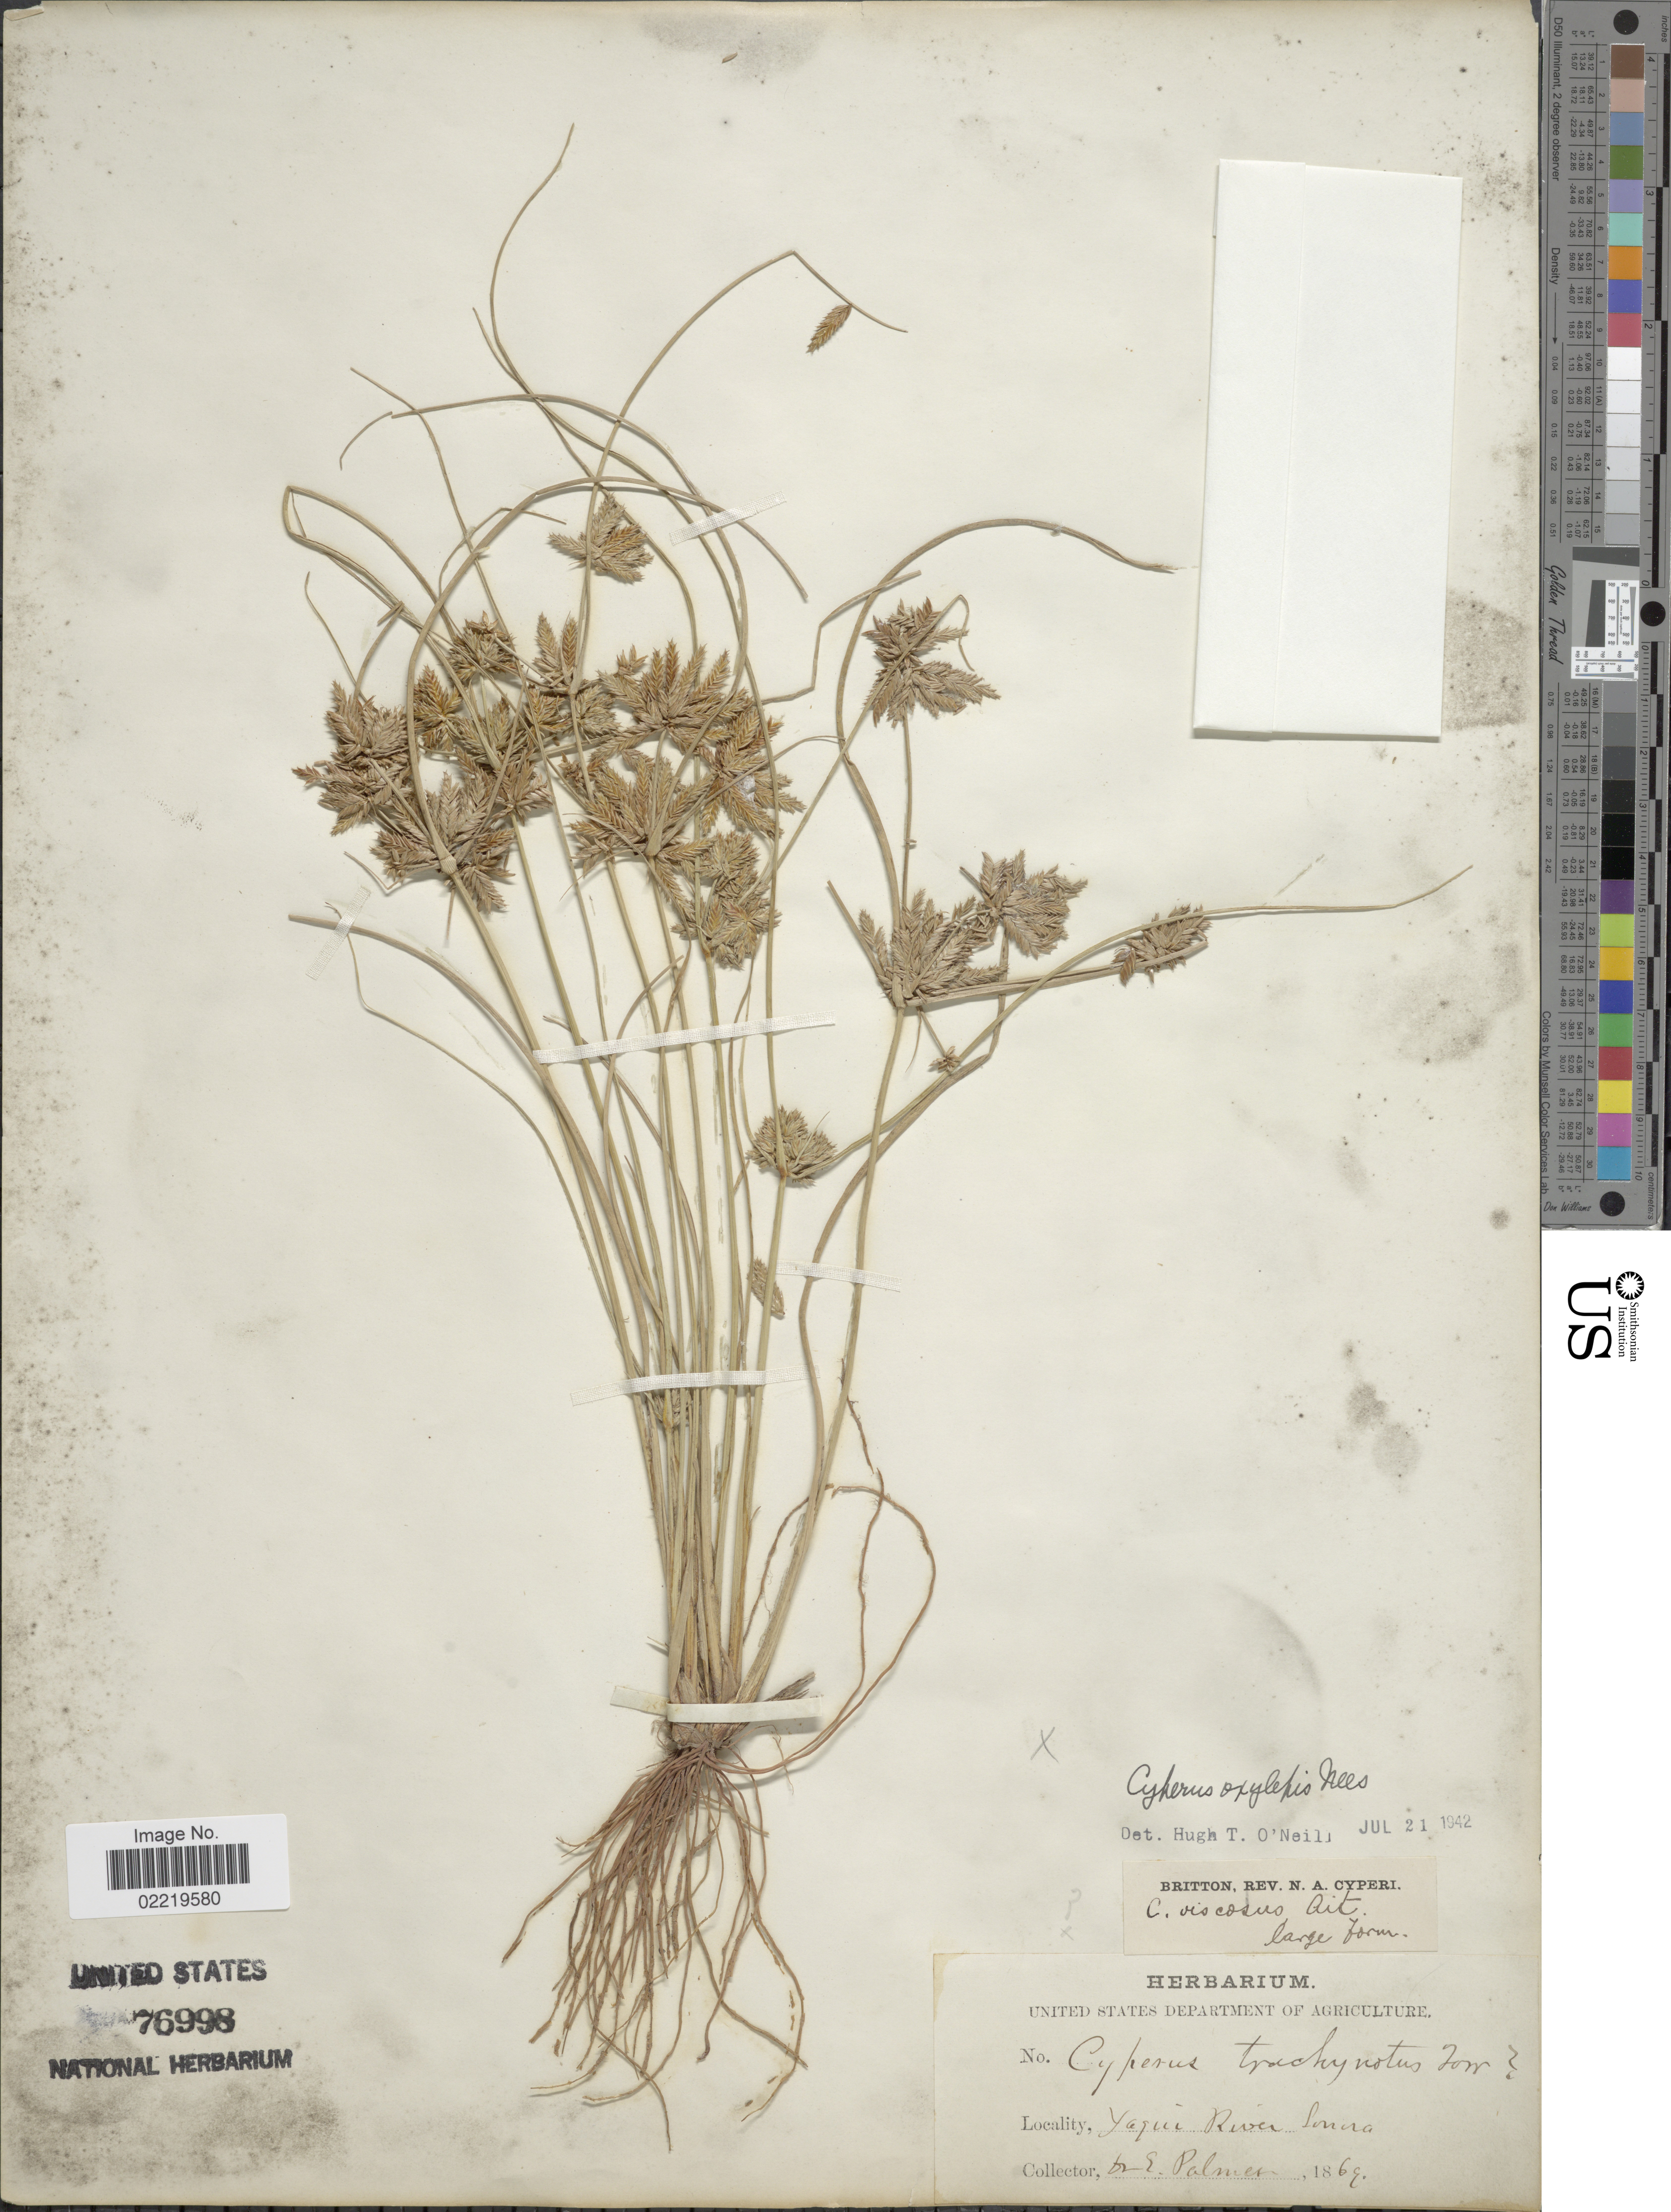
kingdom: Plantae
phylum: Tracheophyta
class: Liliopsida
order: Poales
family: Cyperaceae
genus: Cyperus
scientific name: Cyperus oxylepis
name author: Nees ex Steud.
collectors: E. Palmer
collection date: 1869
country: Mexico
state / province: Sonora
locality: Yaqui River.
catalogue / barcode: US 76998